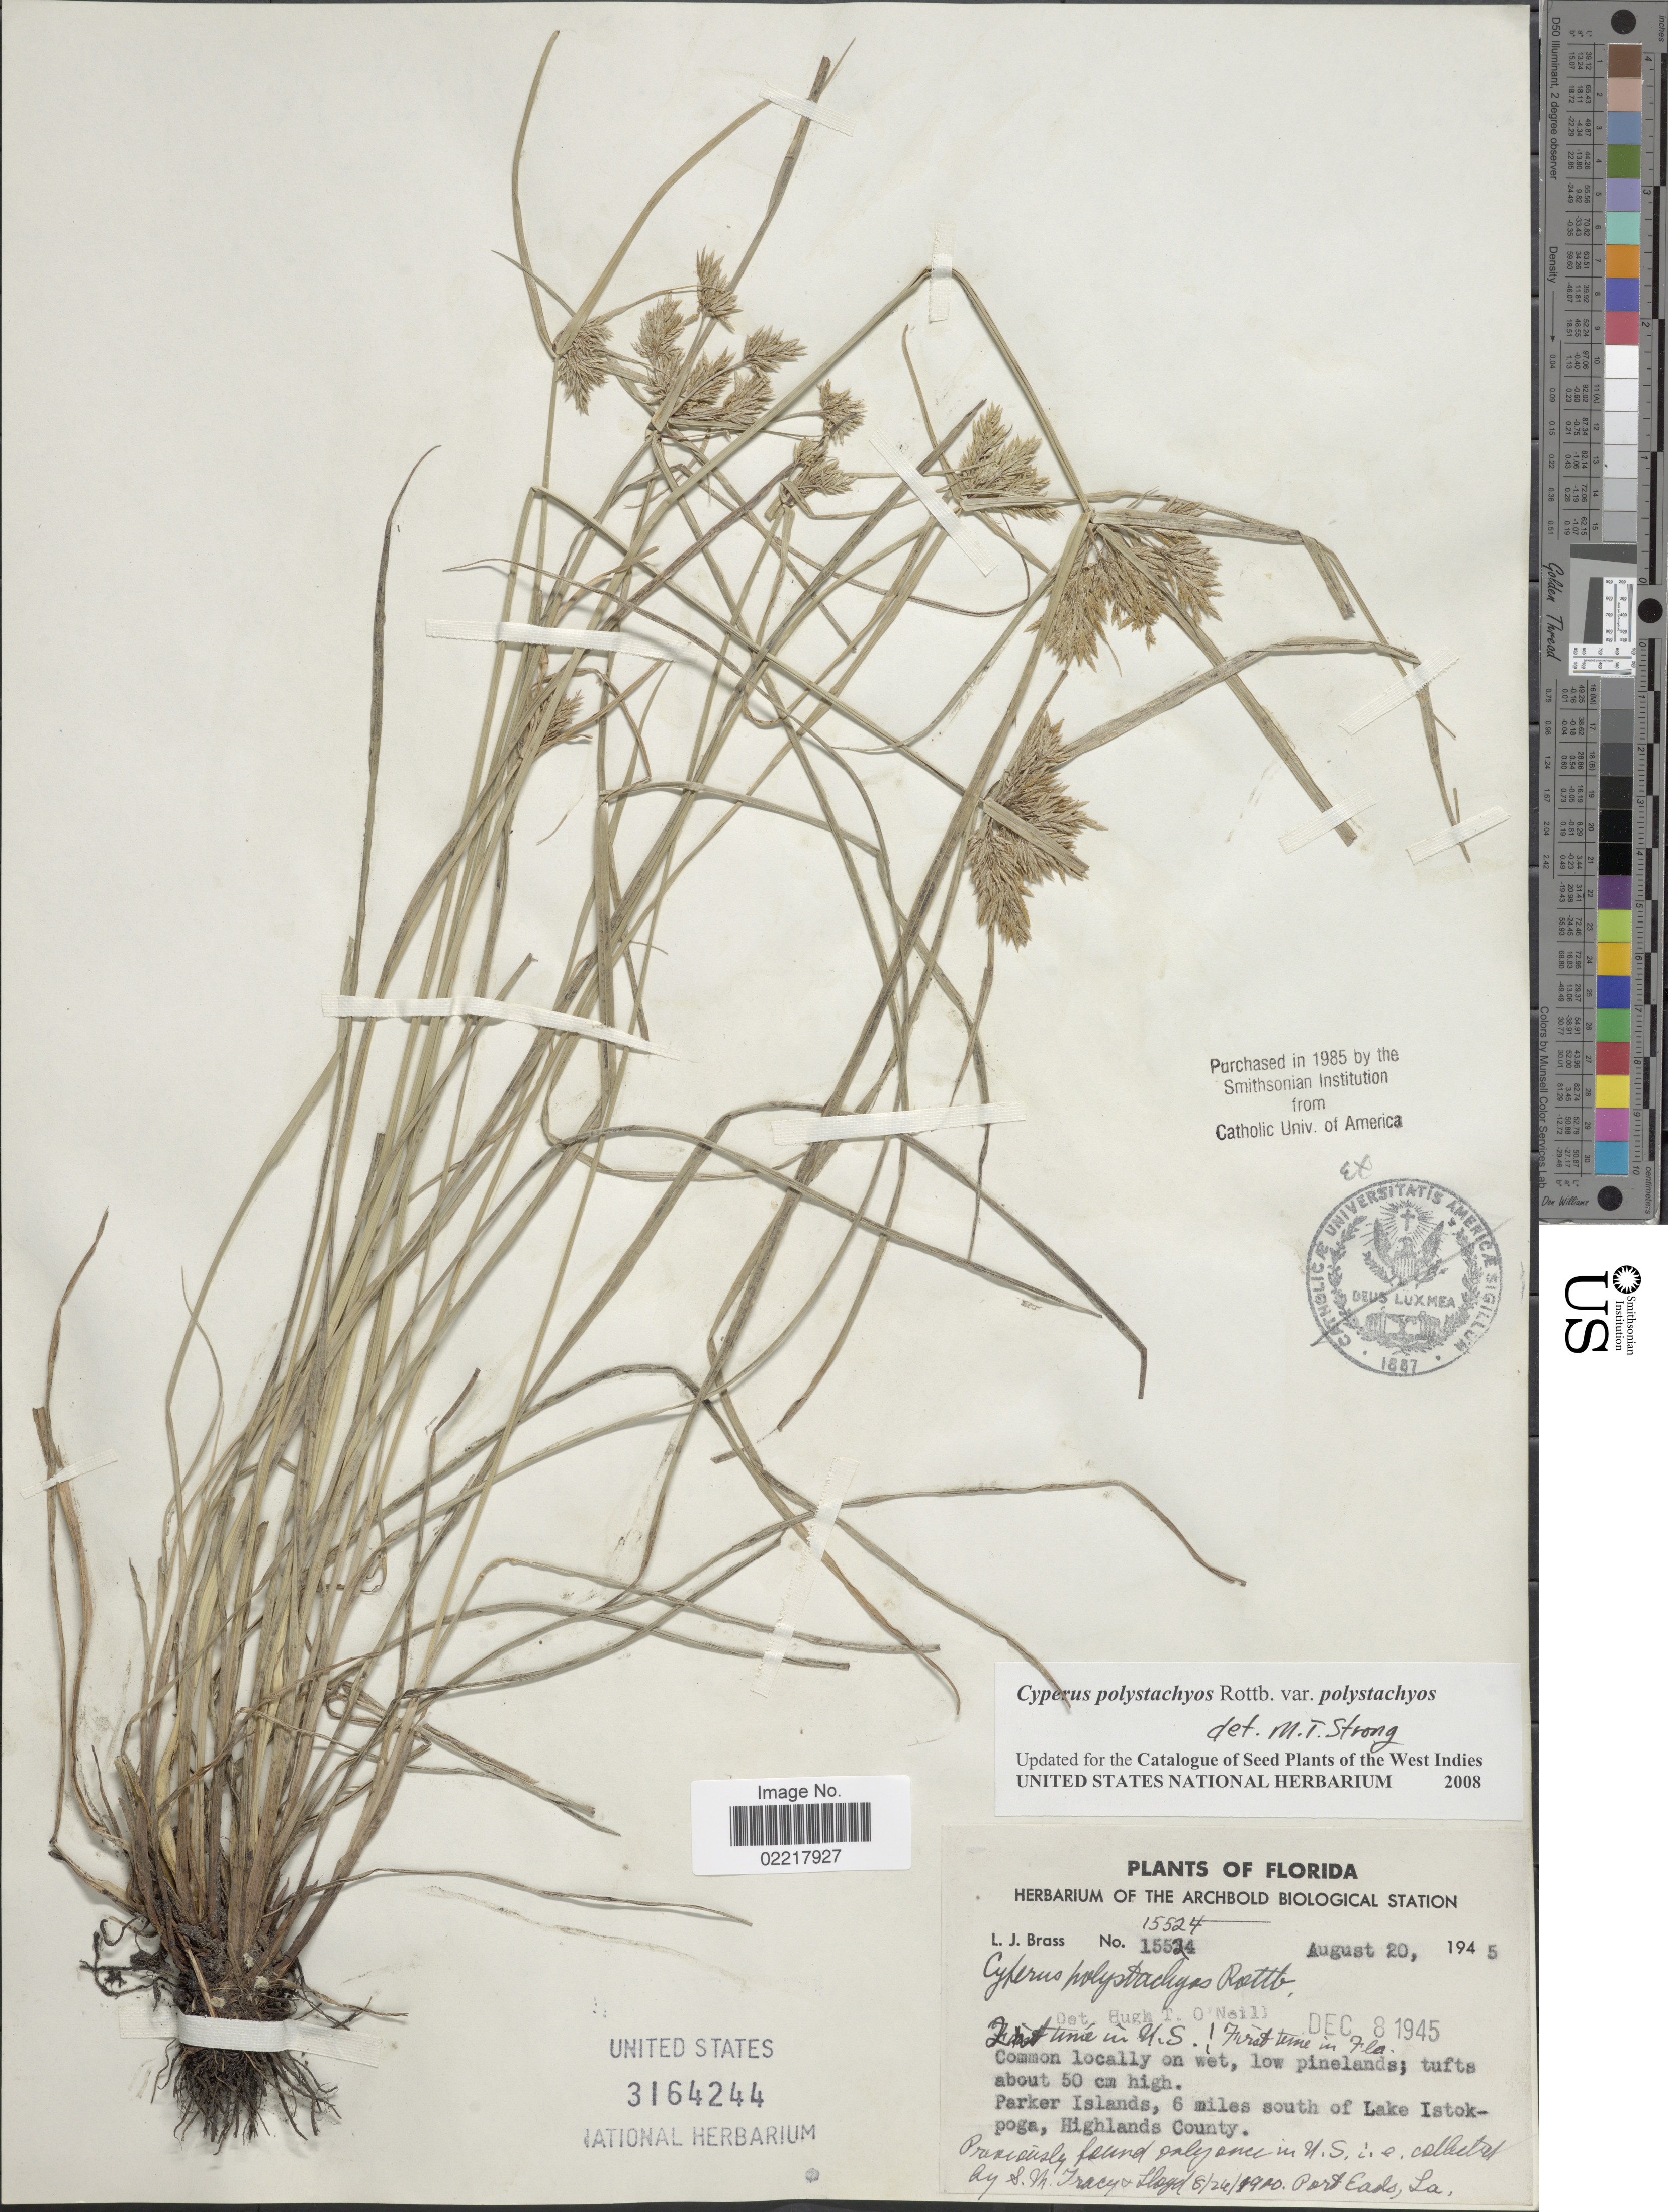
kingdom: Plantae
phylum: Tracheophyta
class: Liliopsida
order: Poales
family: Cyperaceae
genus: Cyperus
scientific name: Cyperus polystachyos var. polystachyos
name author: Rottb.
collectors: L. J. Brass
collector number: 15524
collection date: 1945-08-20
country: United States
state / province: Florida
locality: Parkes Islands, 6 miles south of Lake Istokpoga, Highlands County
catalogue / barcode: US 3164244